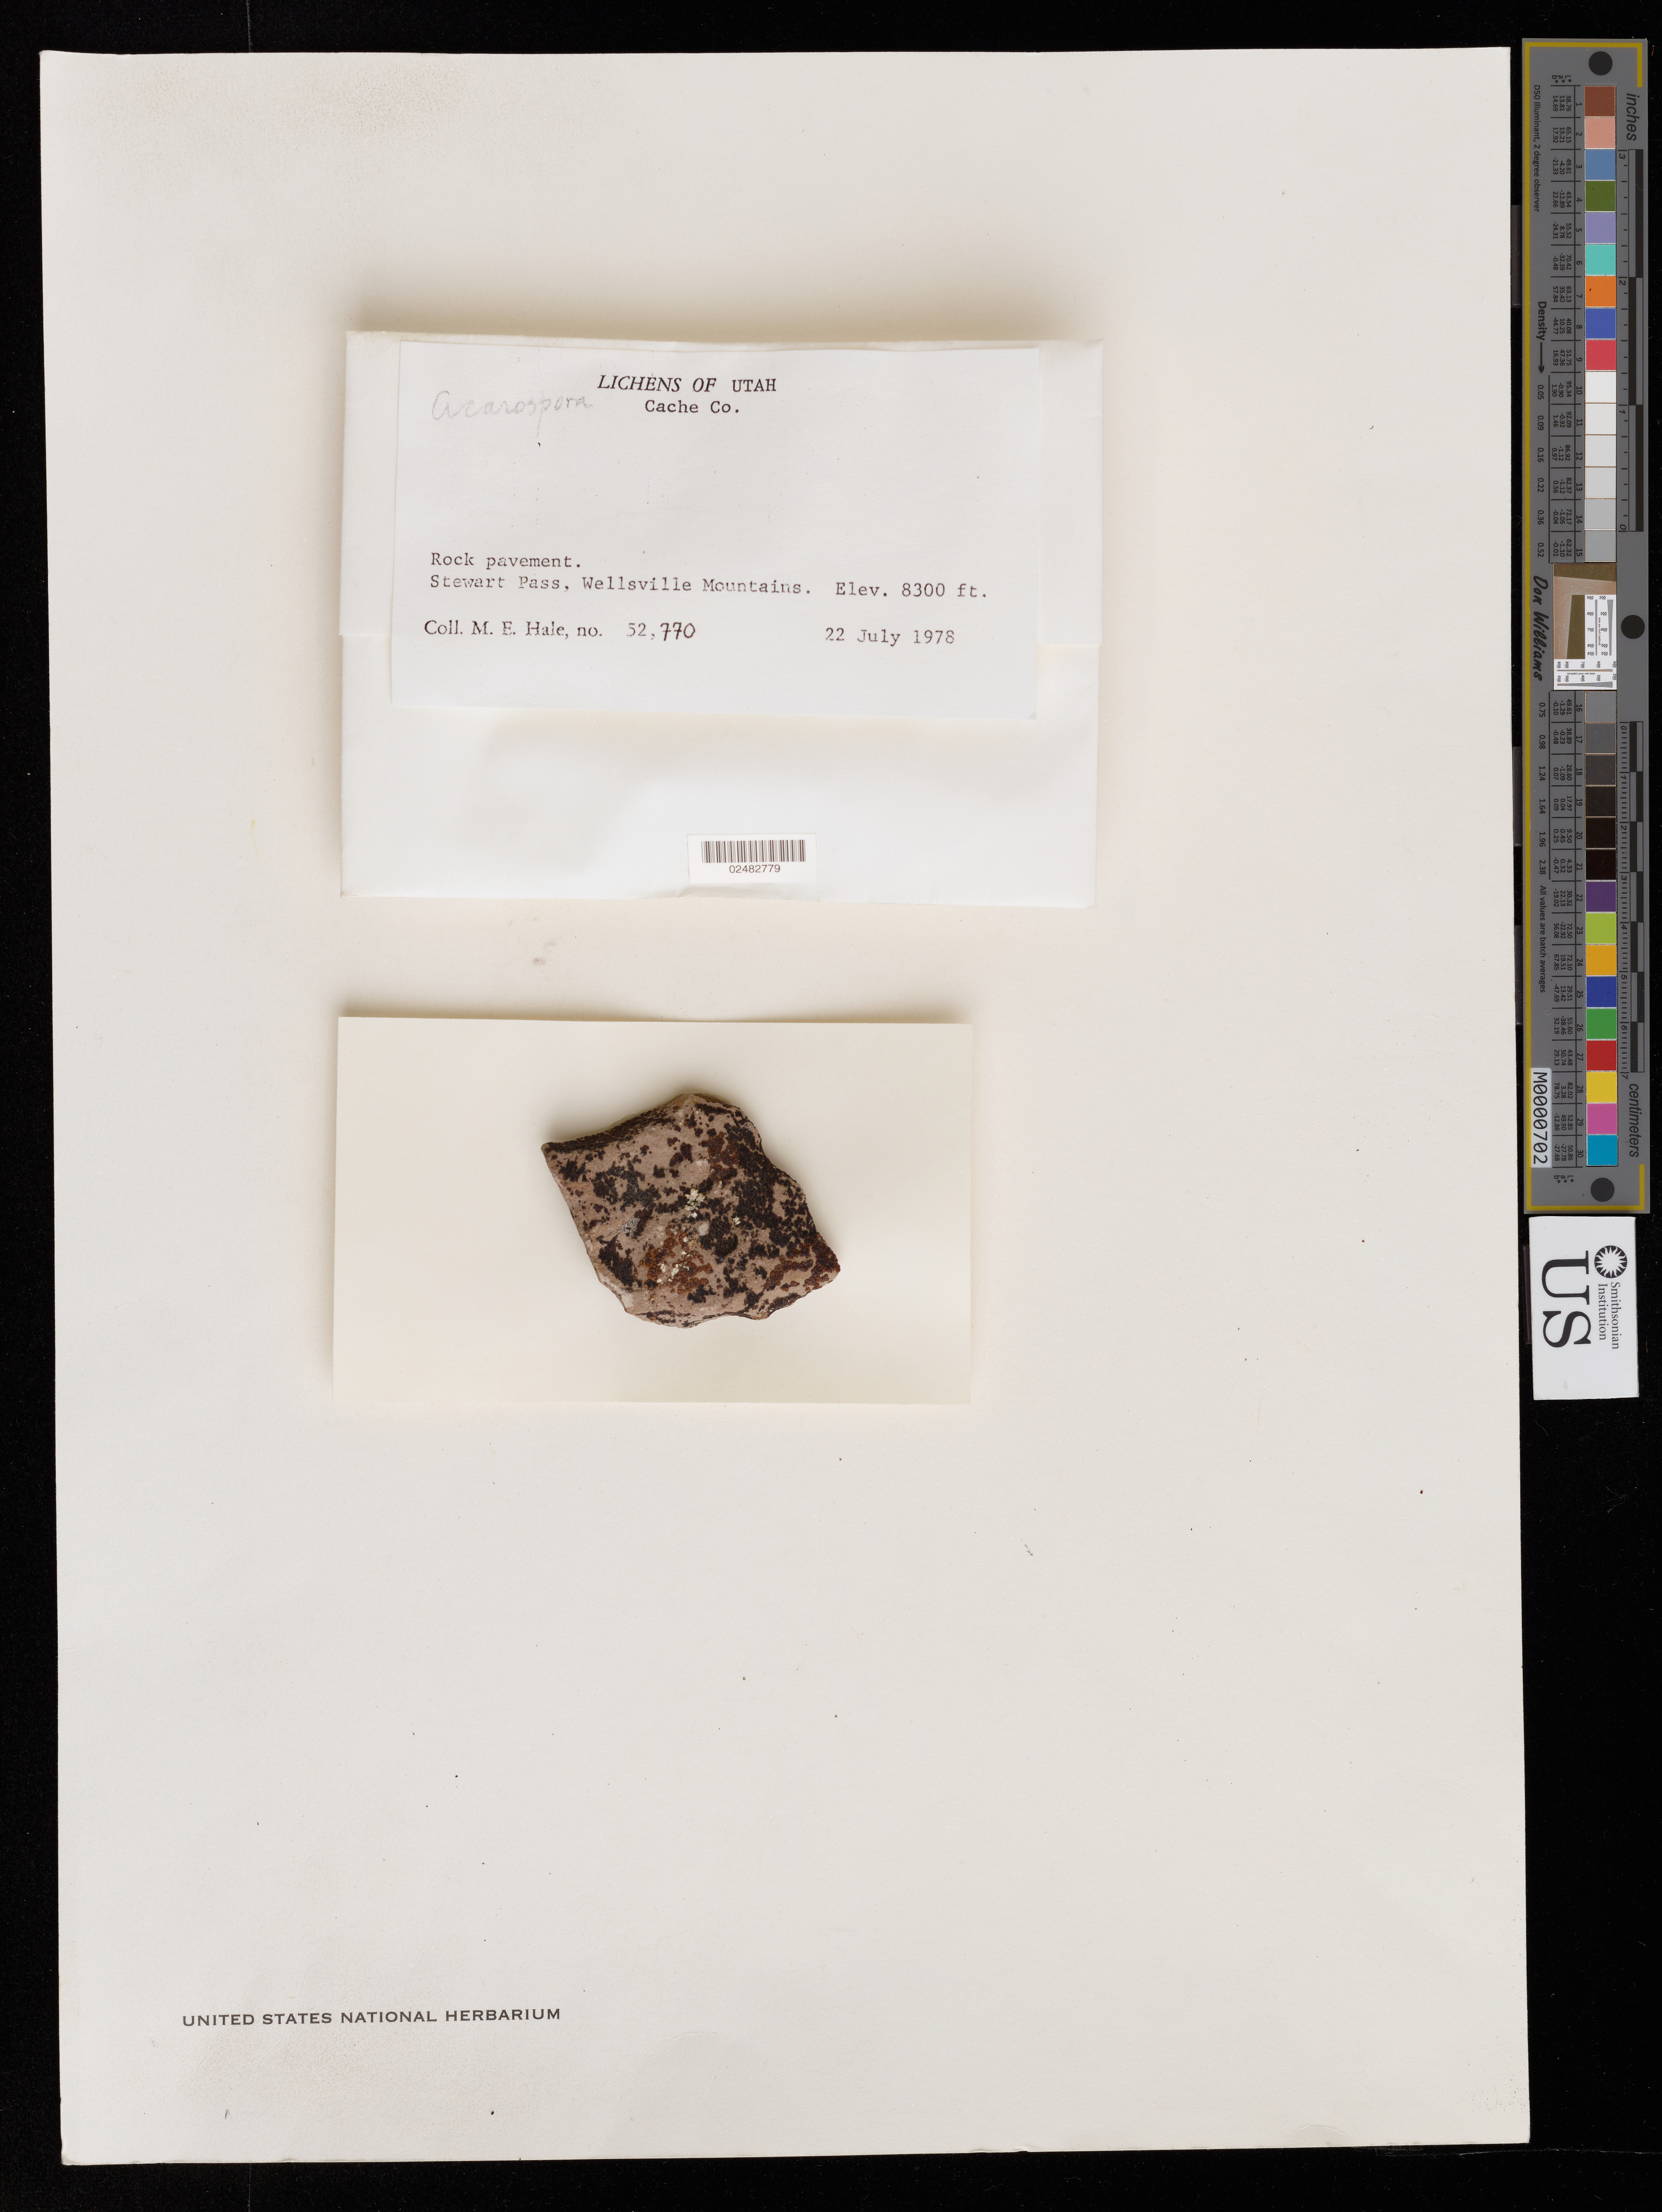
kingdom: Fungi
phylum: Ascomycota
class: Lecanoromycetes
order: Acarosporales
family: Acarosporaceae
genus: Acarospora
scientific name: Acarospora sp.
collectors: M. Hale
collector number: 52770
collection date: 1978-07-22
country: United States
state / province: Utah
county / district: Cache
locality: Wellsville mtns., Stewart Pass